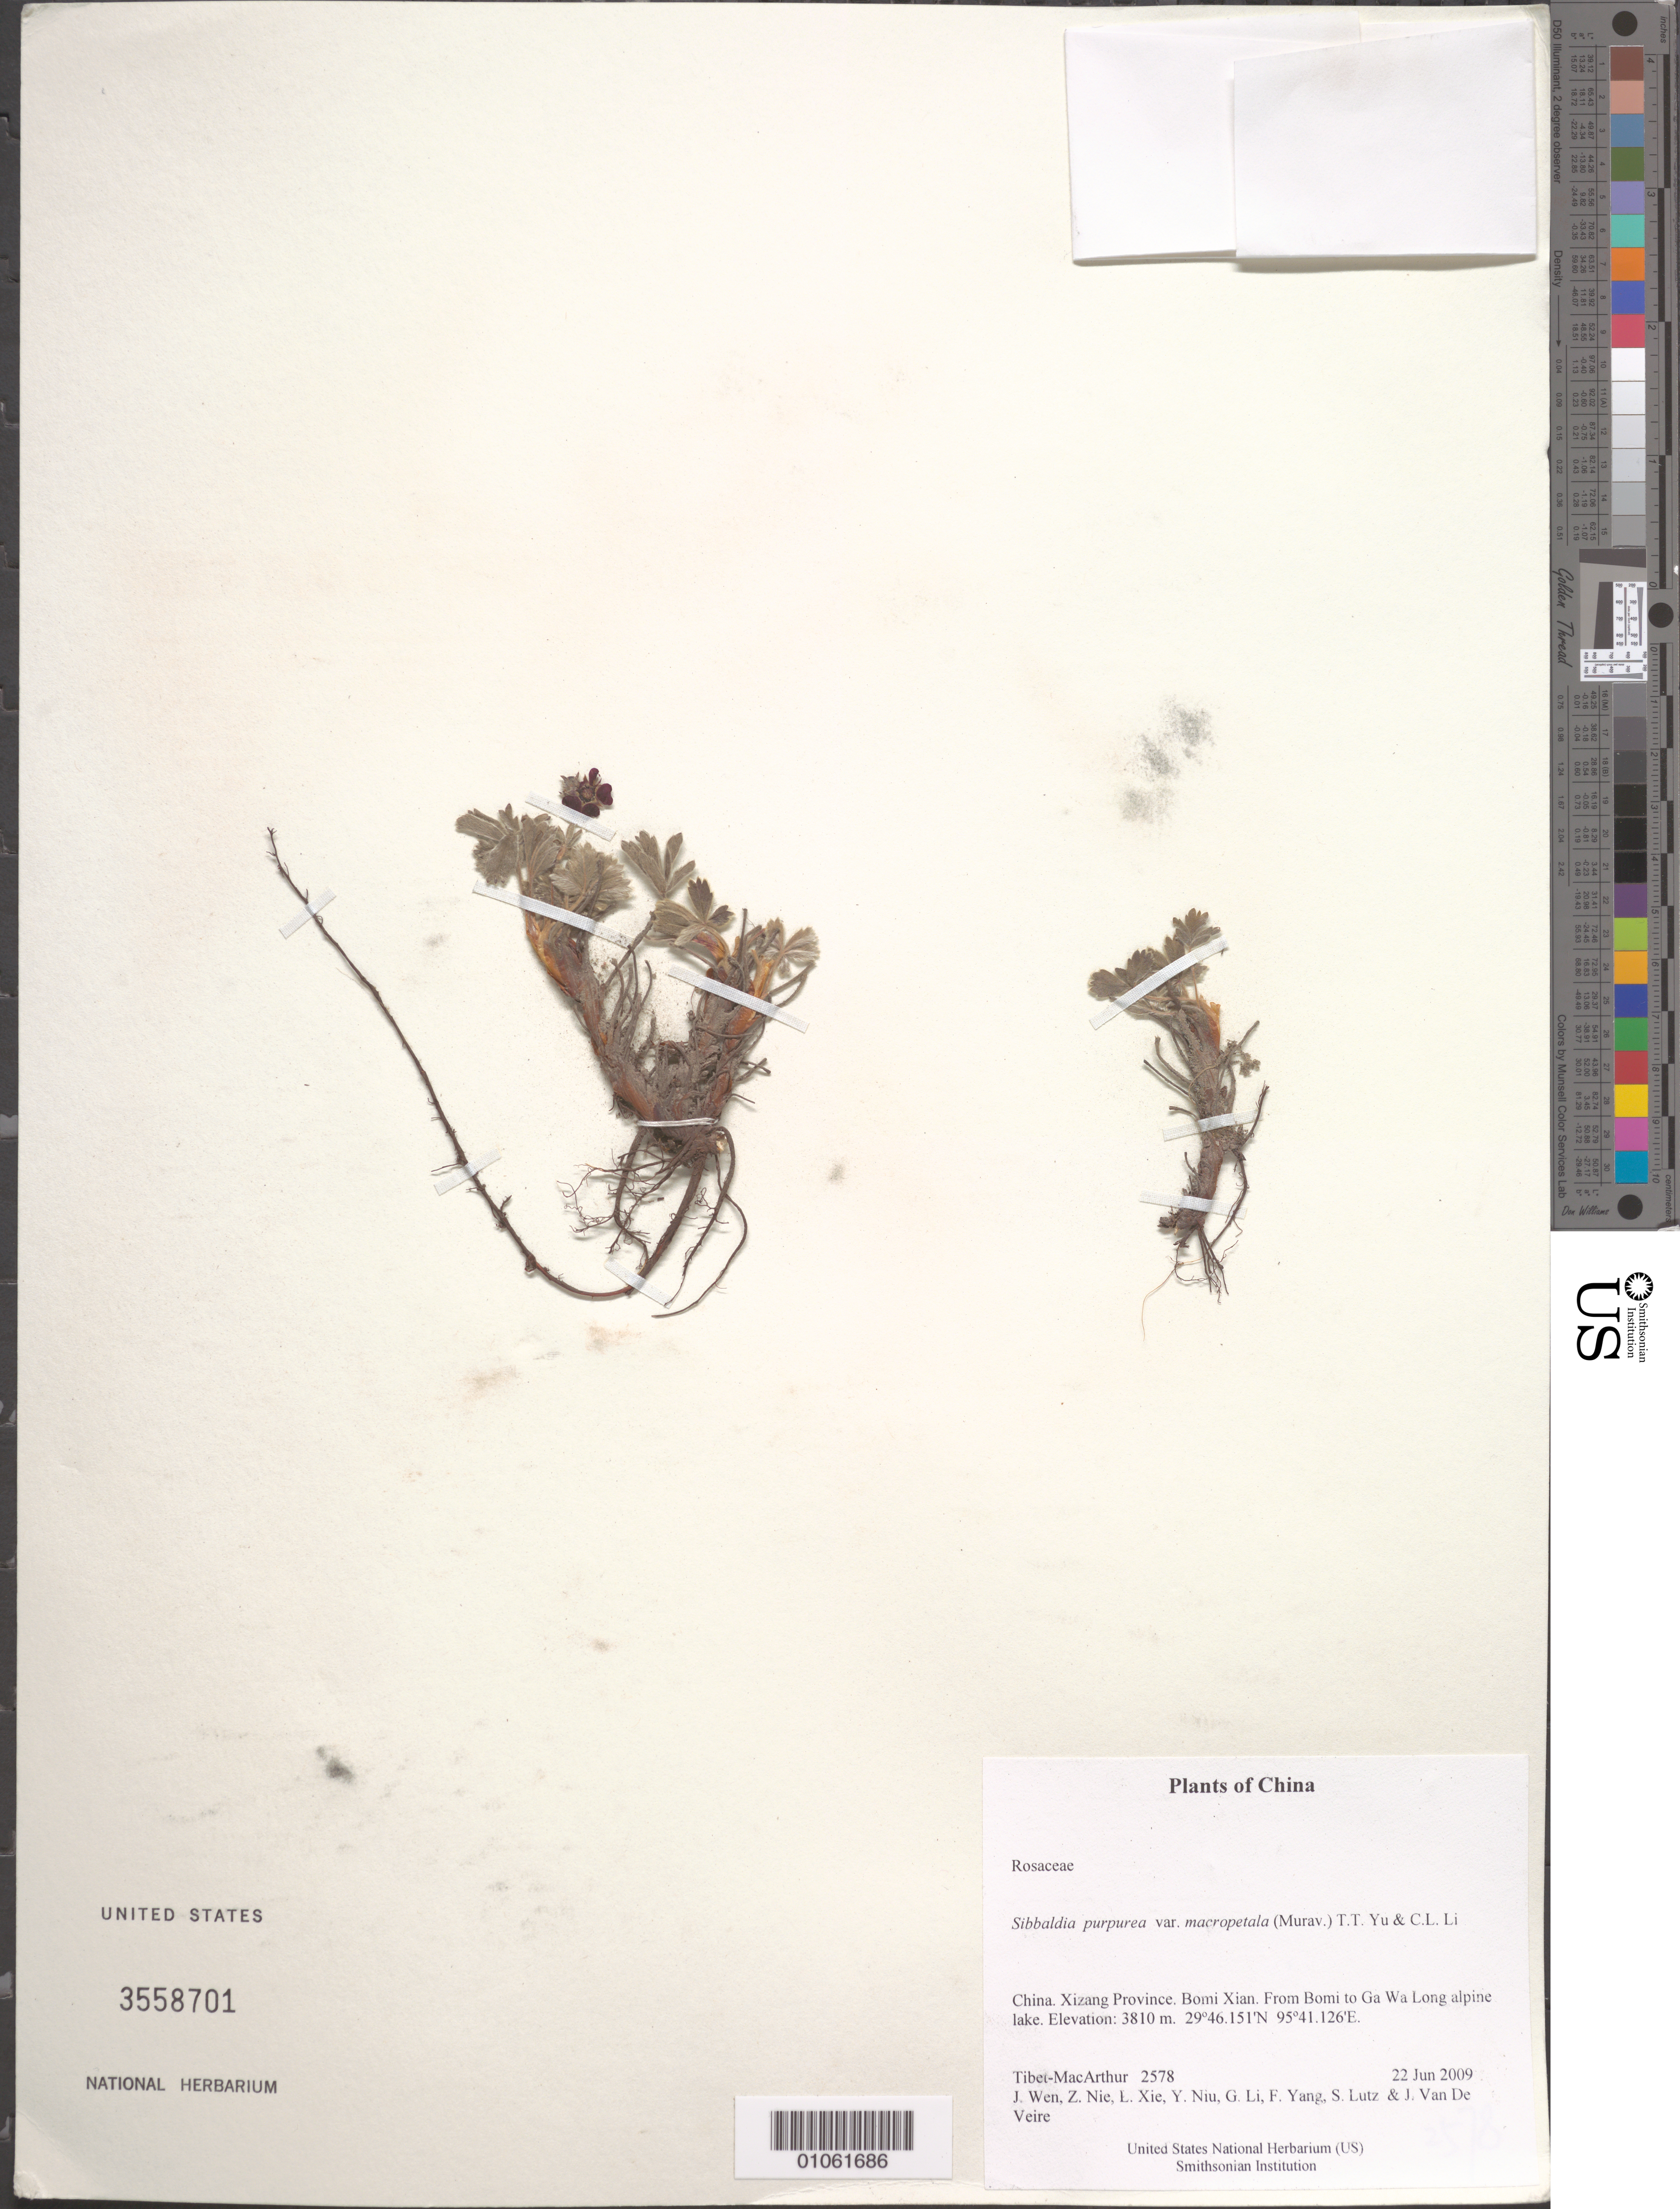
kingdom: Plantae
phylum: Tracheophyta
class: Magnoliopsida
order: Rosales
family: Rosaceae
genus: Sibbaldia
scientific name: Sibbaldia purpurea var. macropetala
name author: (Murav.) T.T. Yu & C.L. Li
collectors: Tibet-MacArthur, J. Wen, Z. Nie, L. Xie, Y. Niu, G. Li, F. Yang, S. Lutz & J. Van De Veire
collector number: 2578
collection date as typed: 22 Jun 2009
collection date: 2009-06-22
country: China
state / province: Xizang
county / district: Bomi Xian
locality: From Bomi to Ga Wa Long alpine lake.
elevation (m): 3810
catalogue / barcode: US 3558701